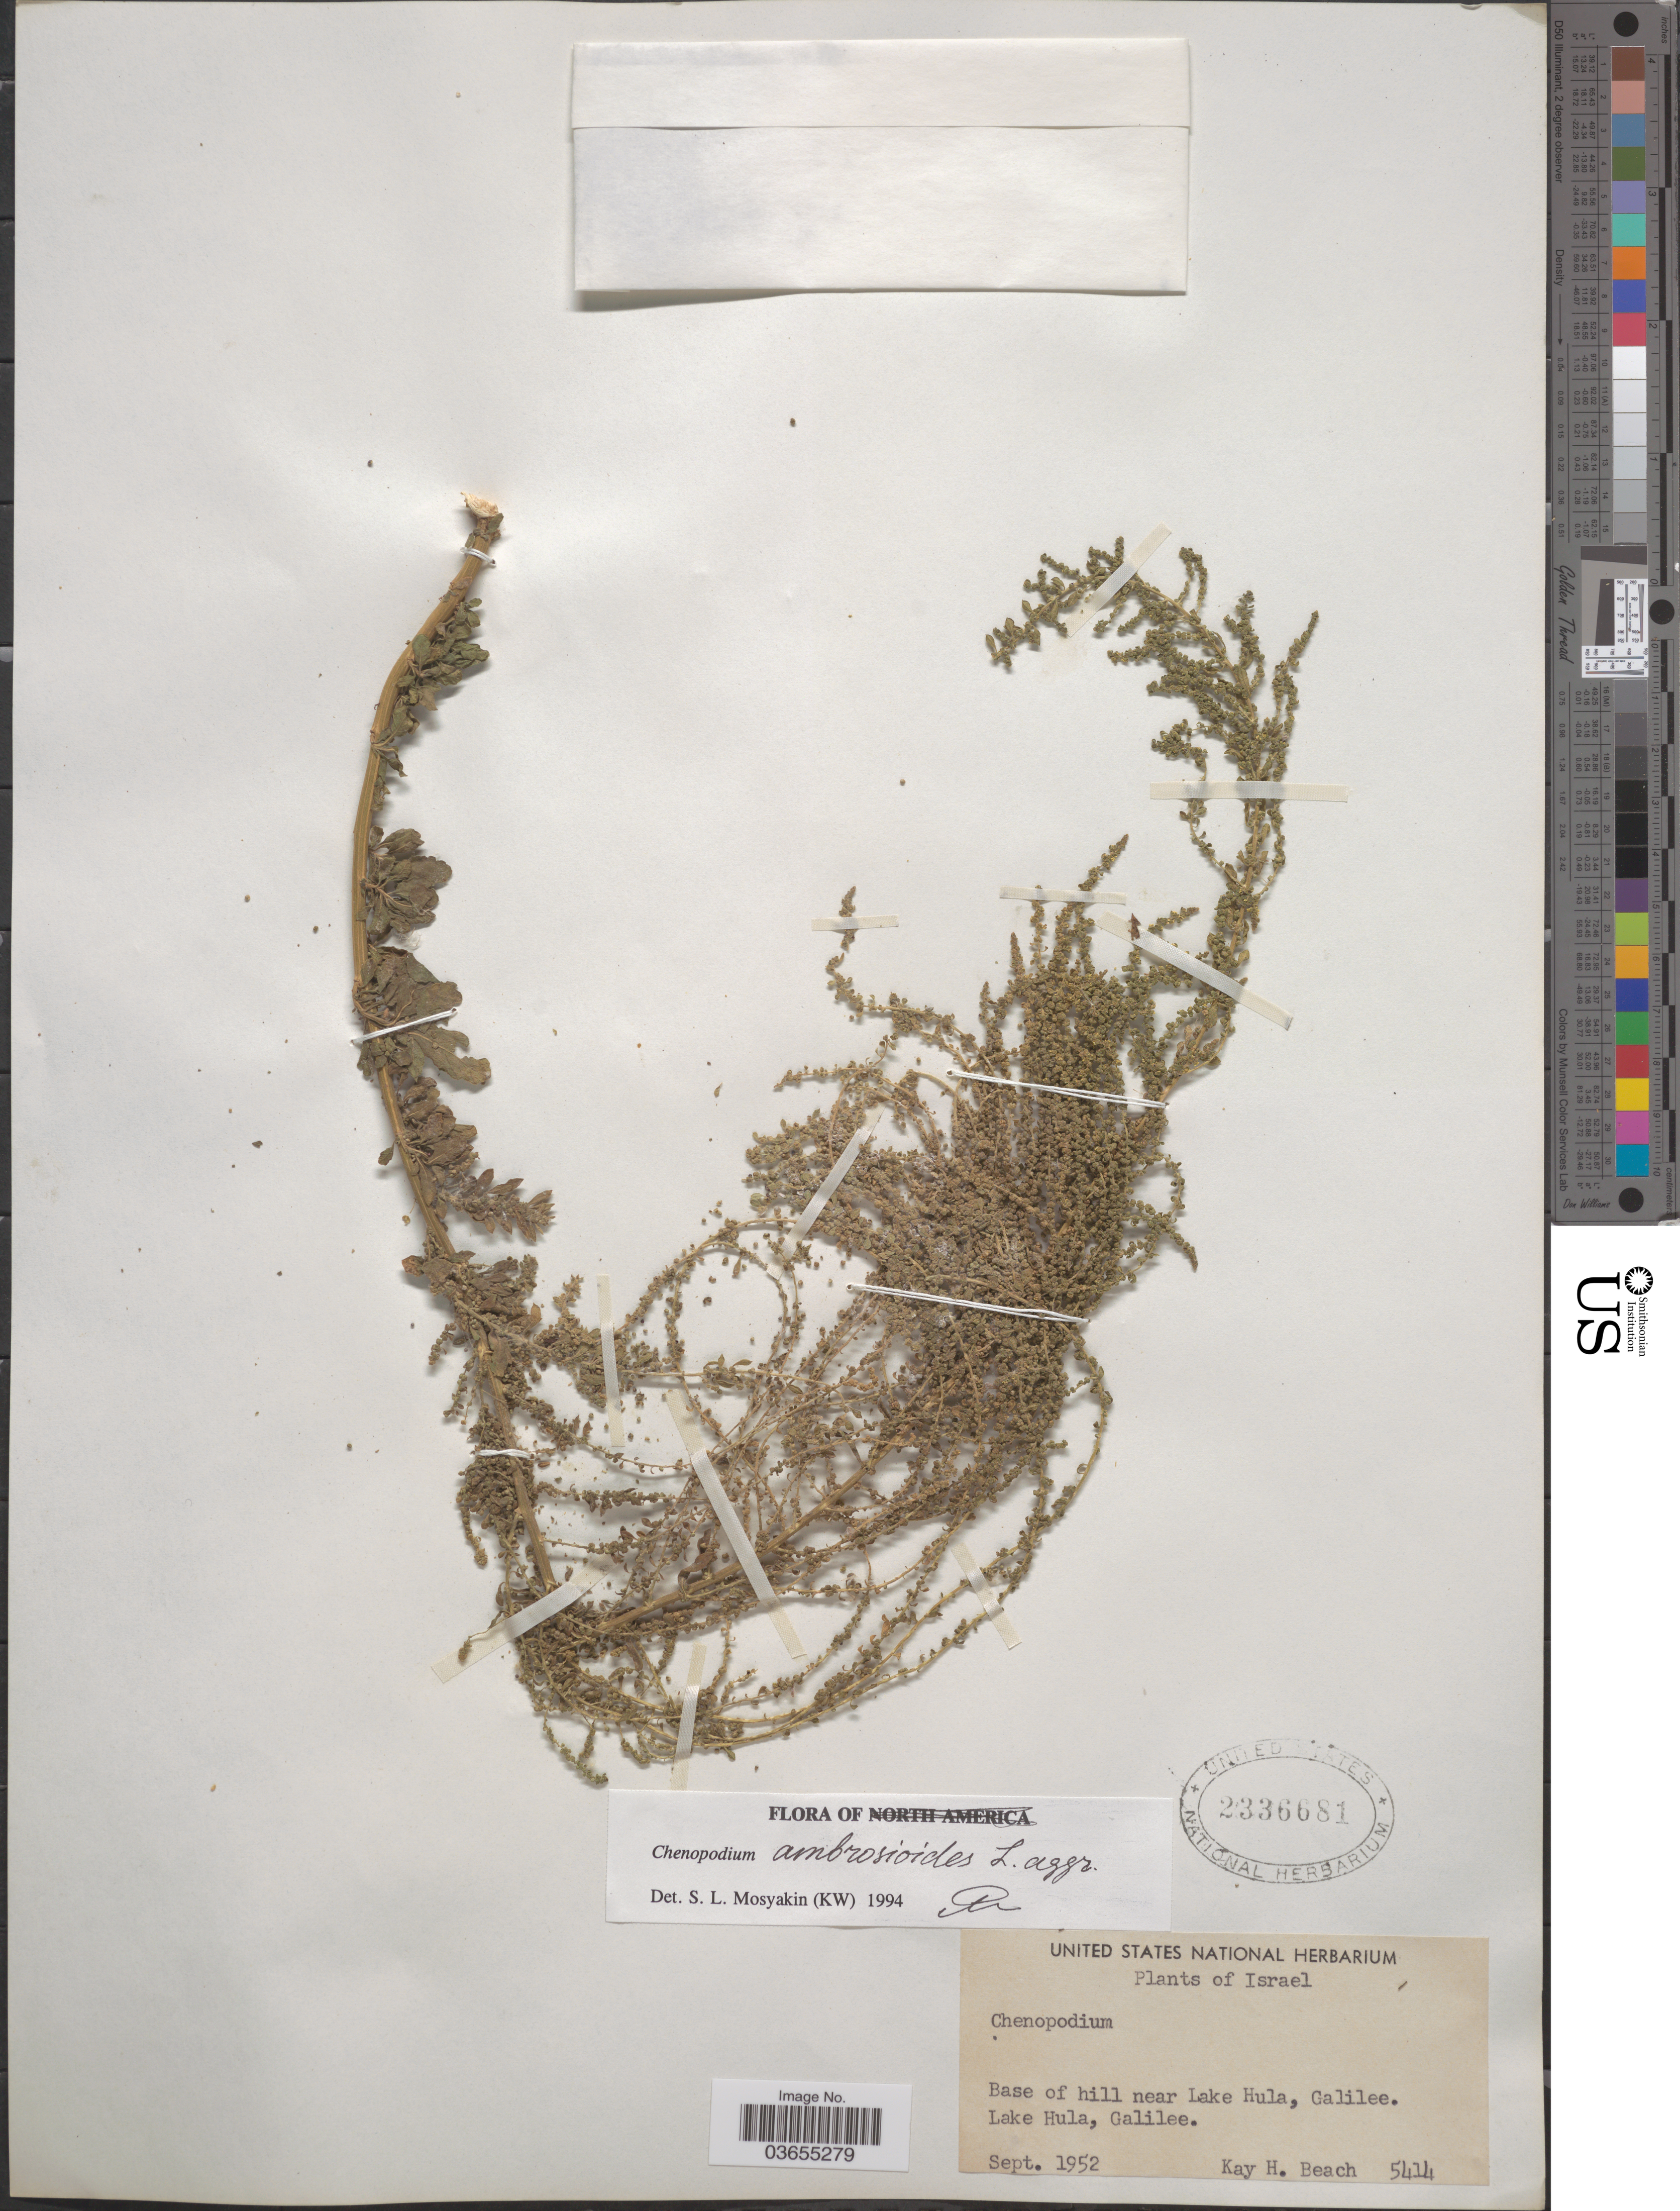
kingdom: Plantae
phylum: Tracheophyta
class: Magnoliopsida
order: Caryophyllales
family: Amaranthaceae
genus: Chenopodium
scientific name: Chenopodium ambrosioides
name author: L.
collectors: K. H. Beach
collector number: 5414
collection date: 1952-09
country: Israel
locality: Base of hill near Lake Hula, Galilee. Lake Hula, Galilee.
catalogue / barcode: US 2336681